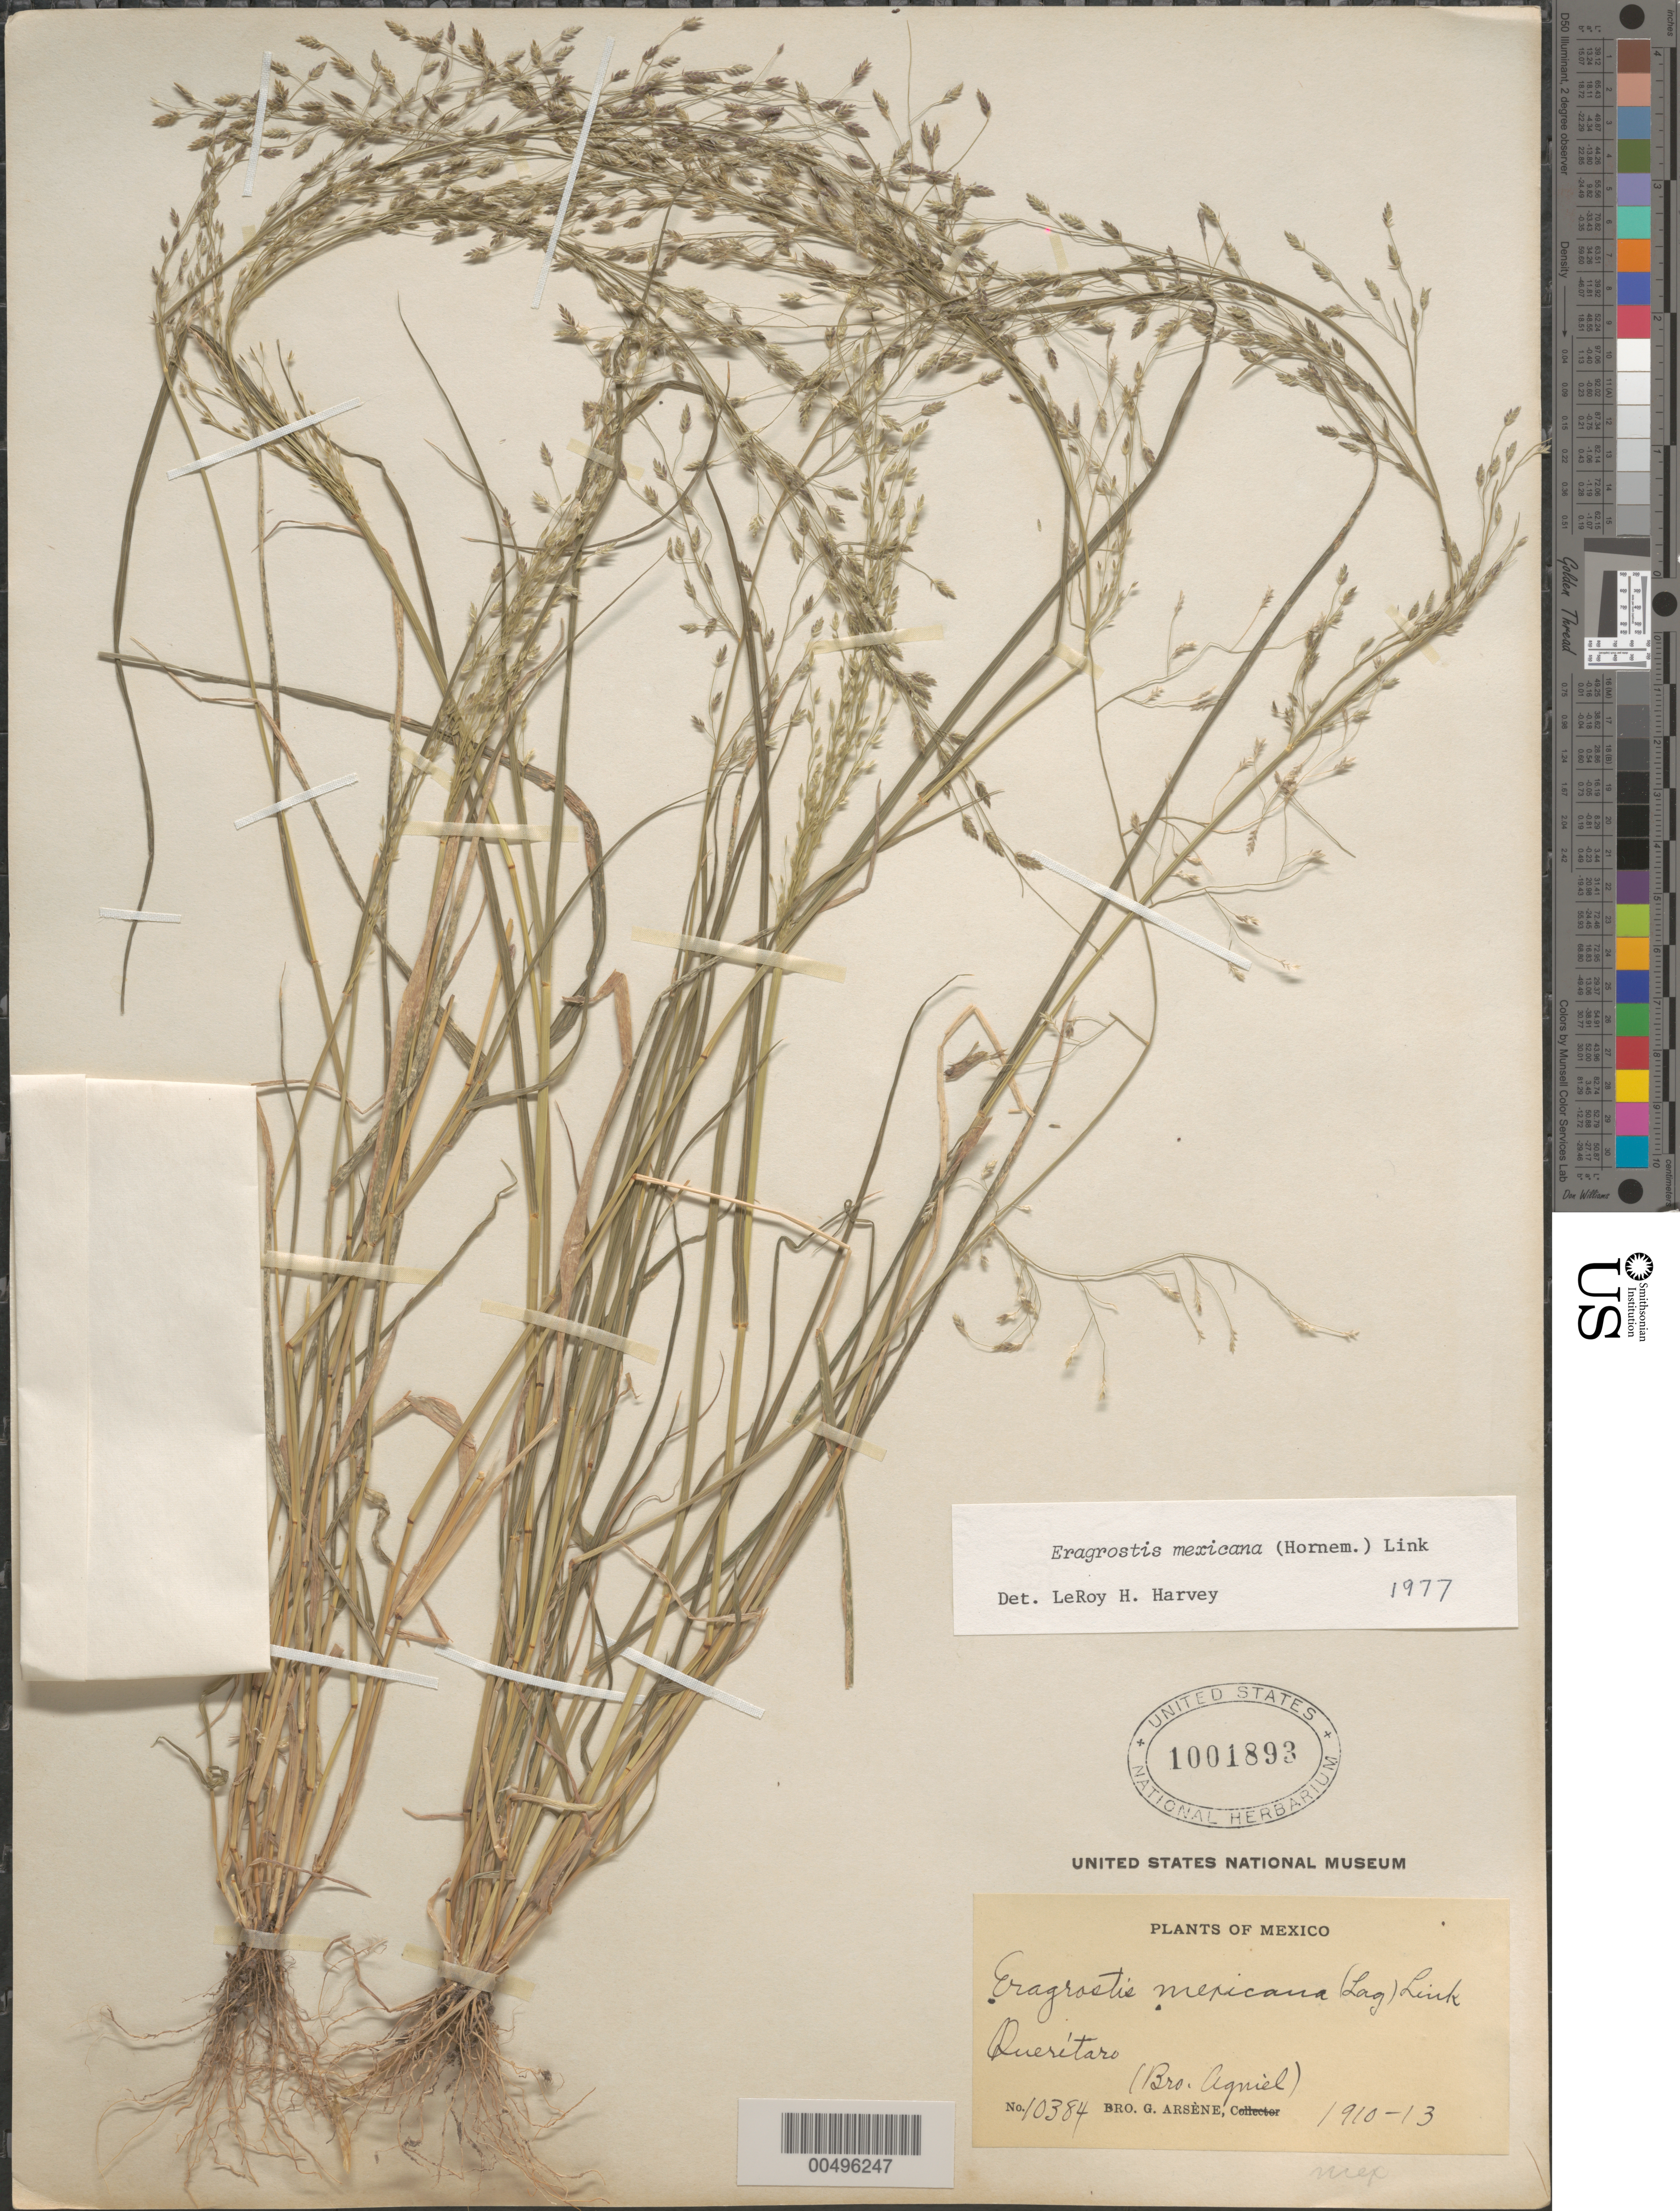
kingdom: Plantae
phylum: Tracheophyta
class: Liliopsida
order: Poales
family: Poaceae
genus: Eragrostis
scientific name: Eragrostis mexicana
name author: (Hornem.) Link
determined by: Harvey, L. H.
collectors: Bro. Agniel & Bro. G. Arsène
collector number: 10384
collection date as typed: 1910 to 1913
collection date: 1910/1913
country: Mexico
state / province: Querétaro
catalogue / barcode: US 1001893